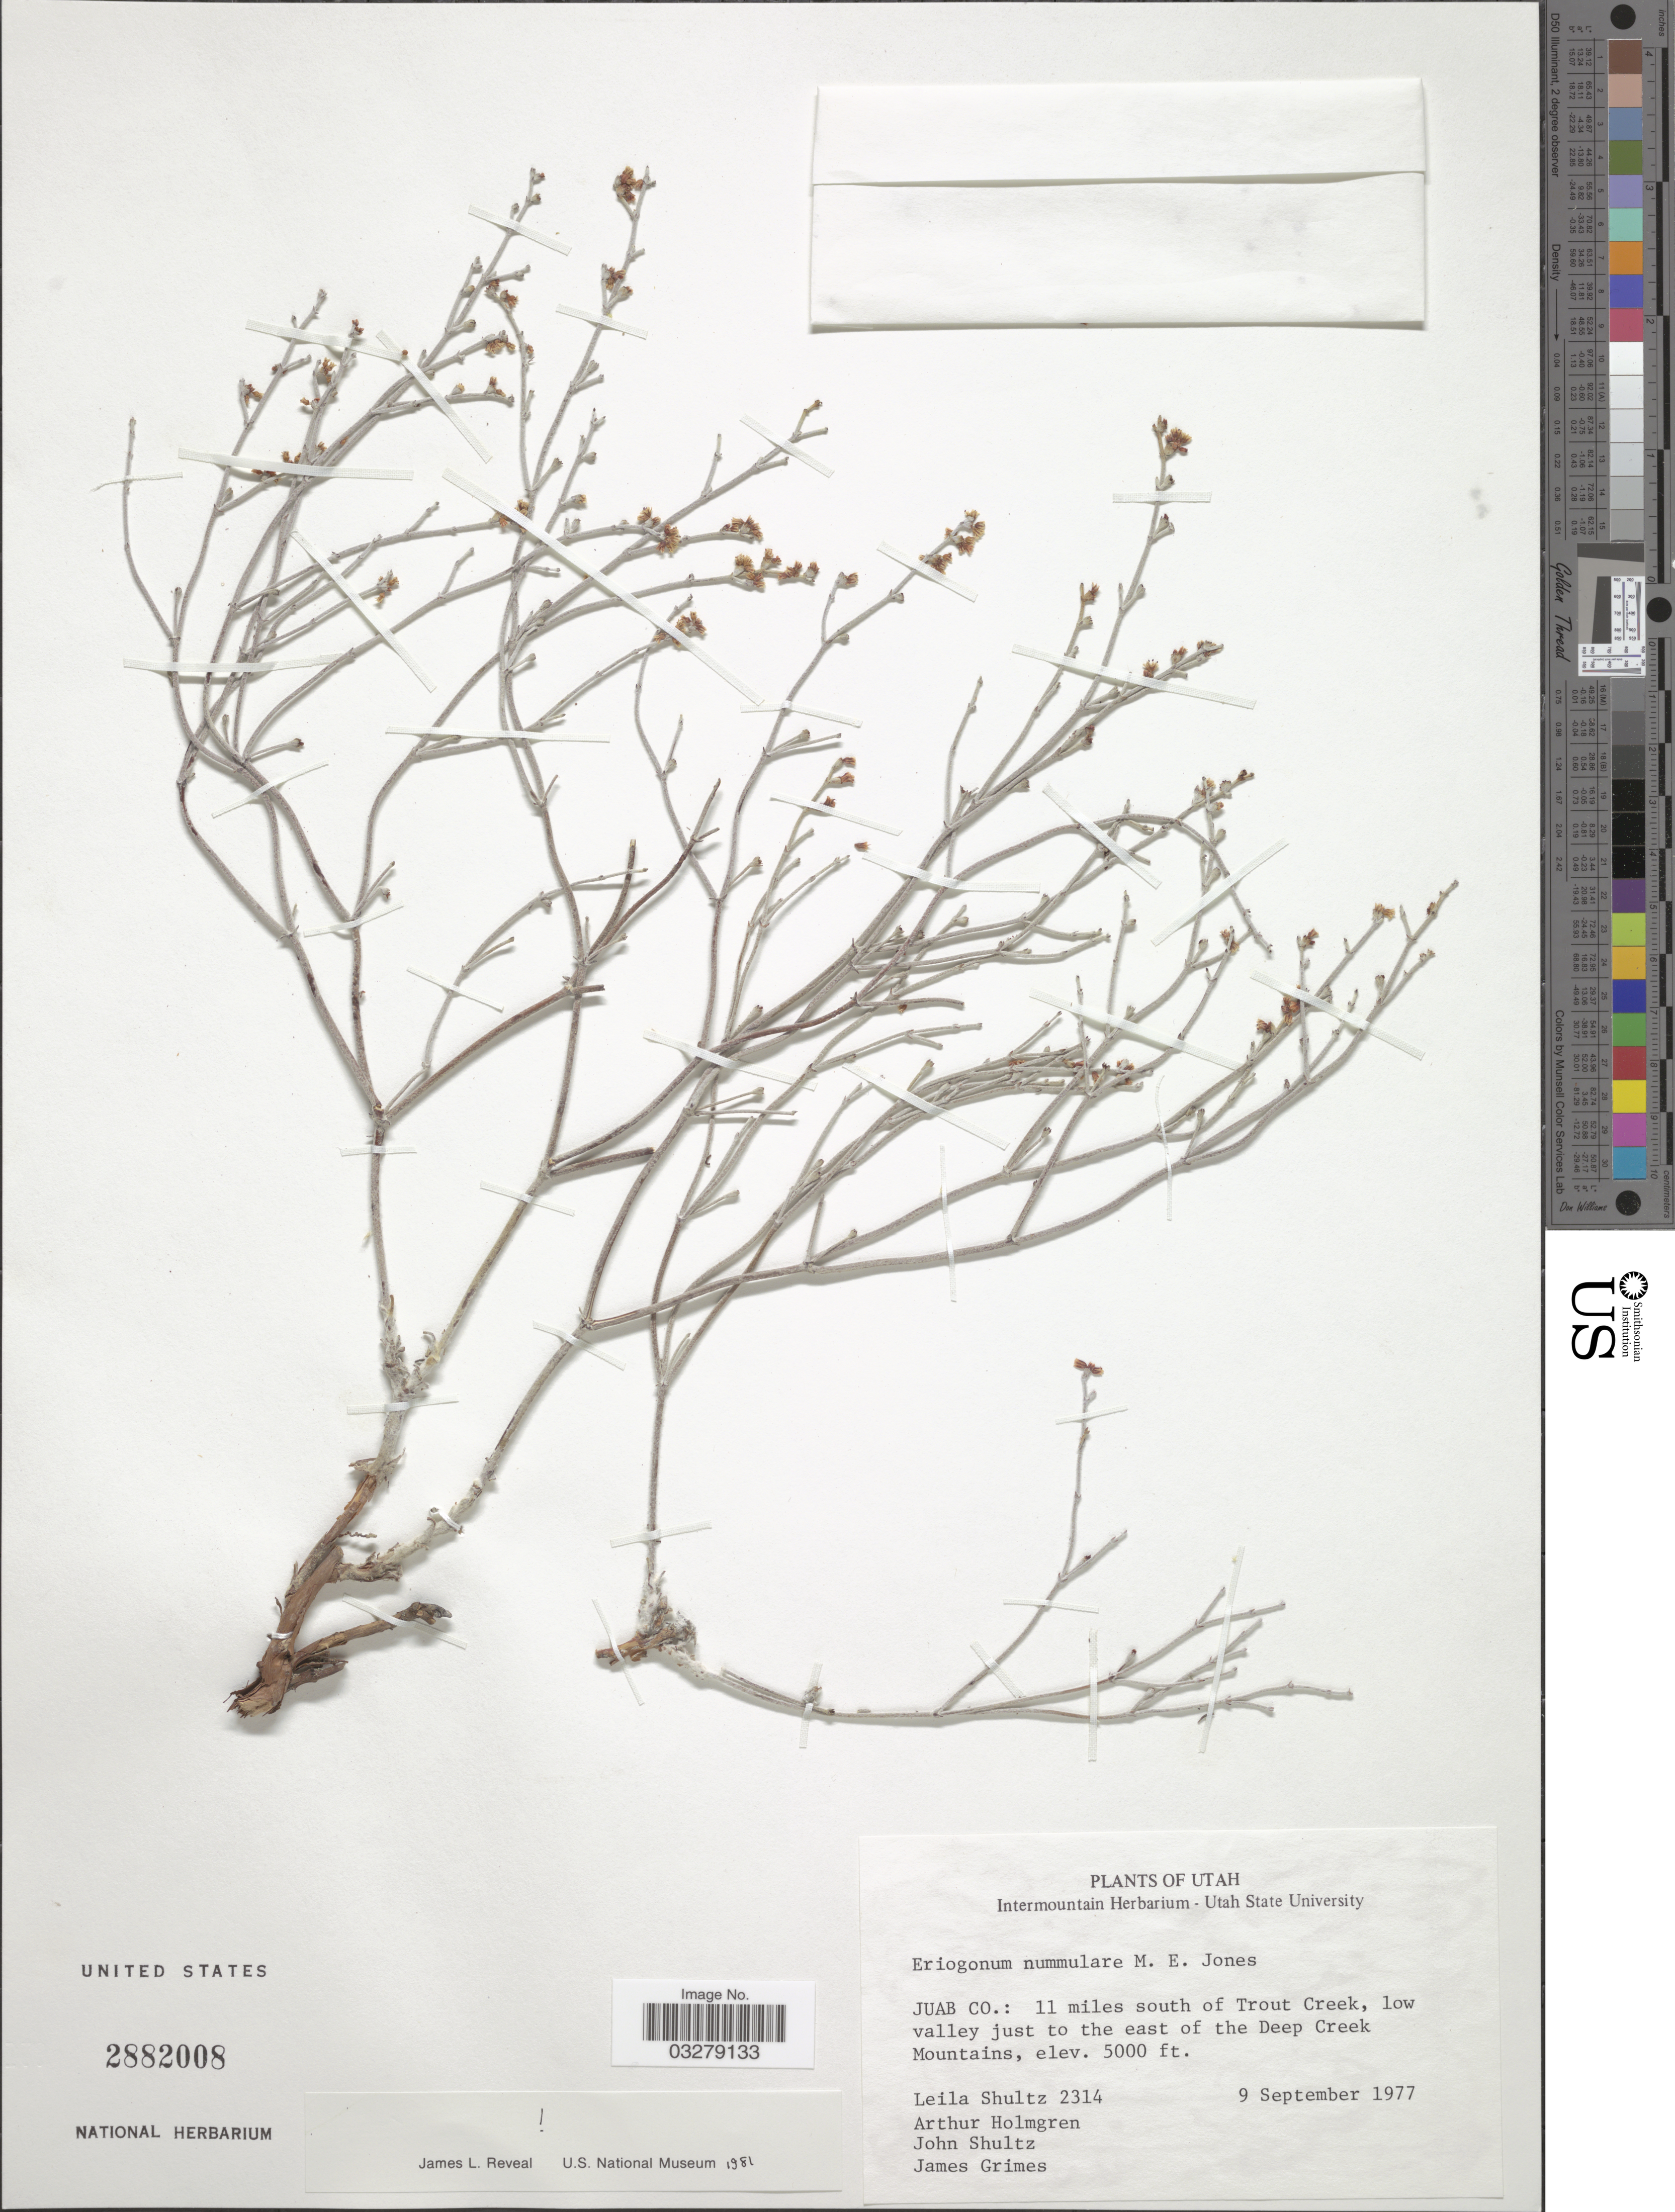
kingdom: Plantae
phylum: Tracheophyta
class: Magnoliopsida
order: Caryophyllales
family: Polygonaceae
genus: Eriogonum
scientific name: Eriogonum nummulare var. scapigerum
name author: M.E. Jones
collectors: L. Shultz, A. H. Holmgren, J. Schultz & J. W. Grimes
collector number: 2314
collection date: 1977-09-09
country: United States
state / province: Utah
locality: Juab Co.: 11 miles south of Trout Creek, low valley just to the east of the Deep Creek Mountains.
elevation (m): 1524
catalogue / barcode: US 2882008